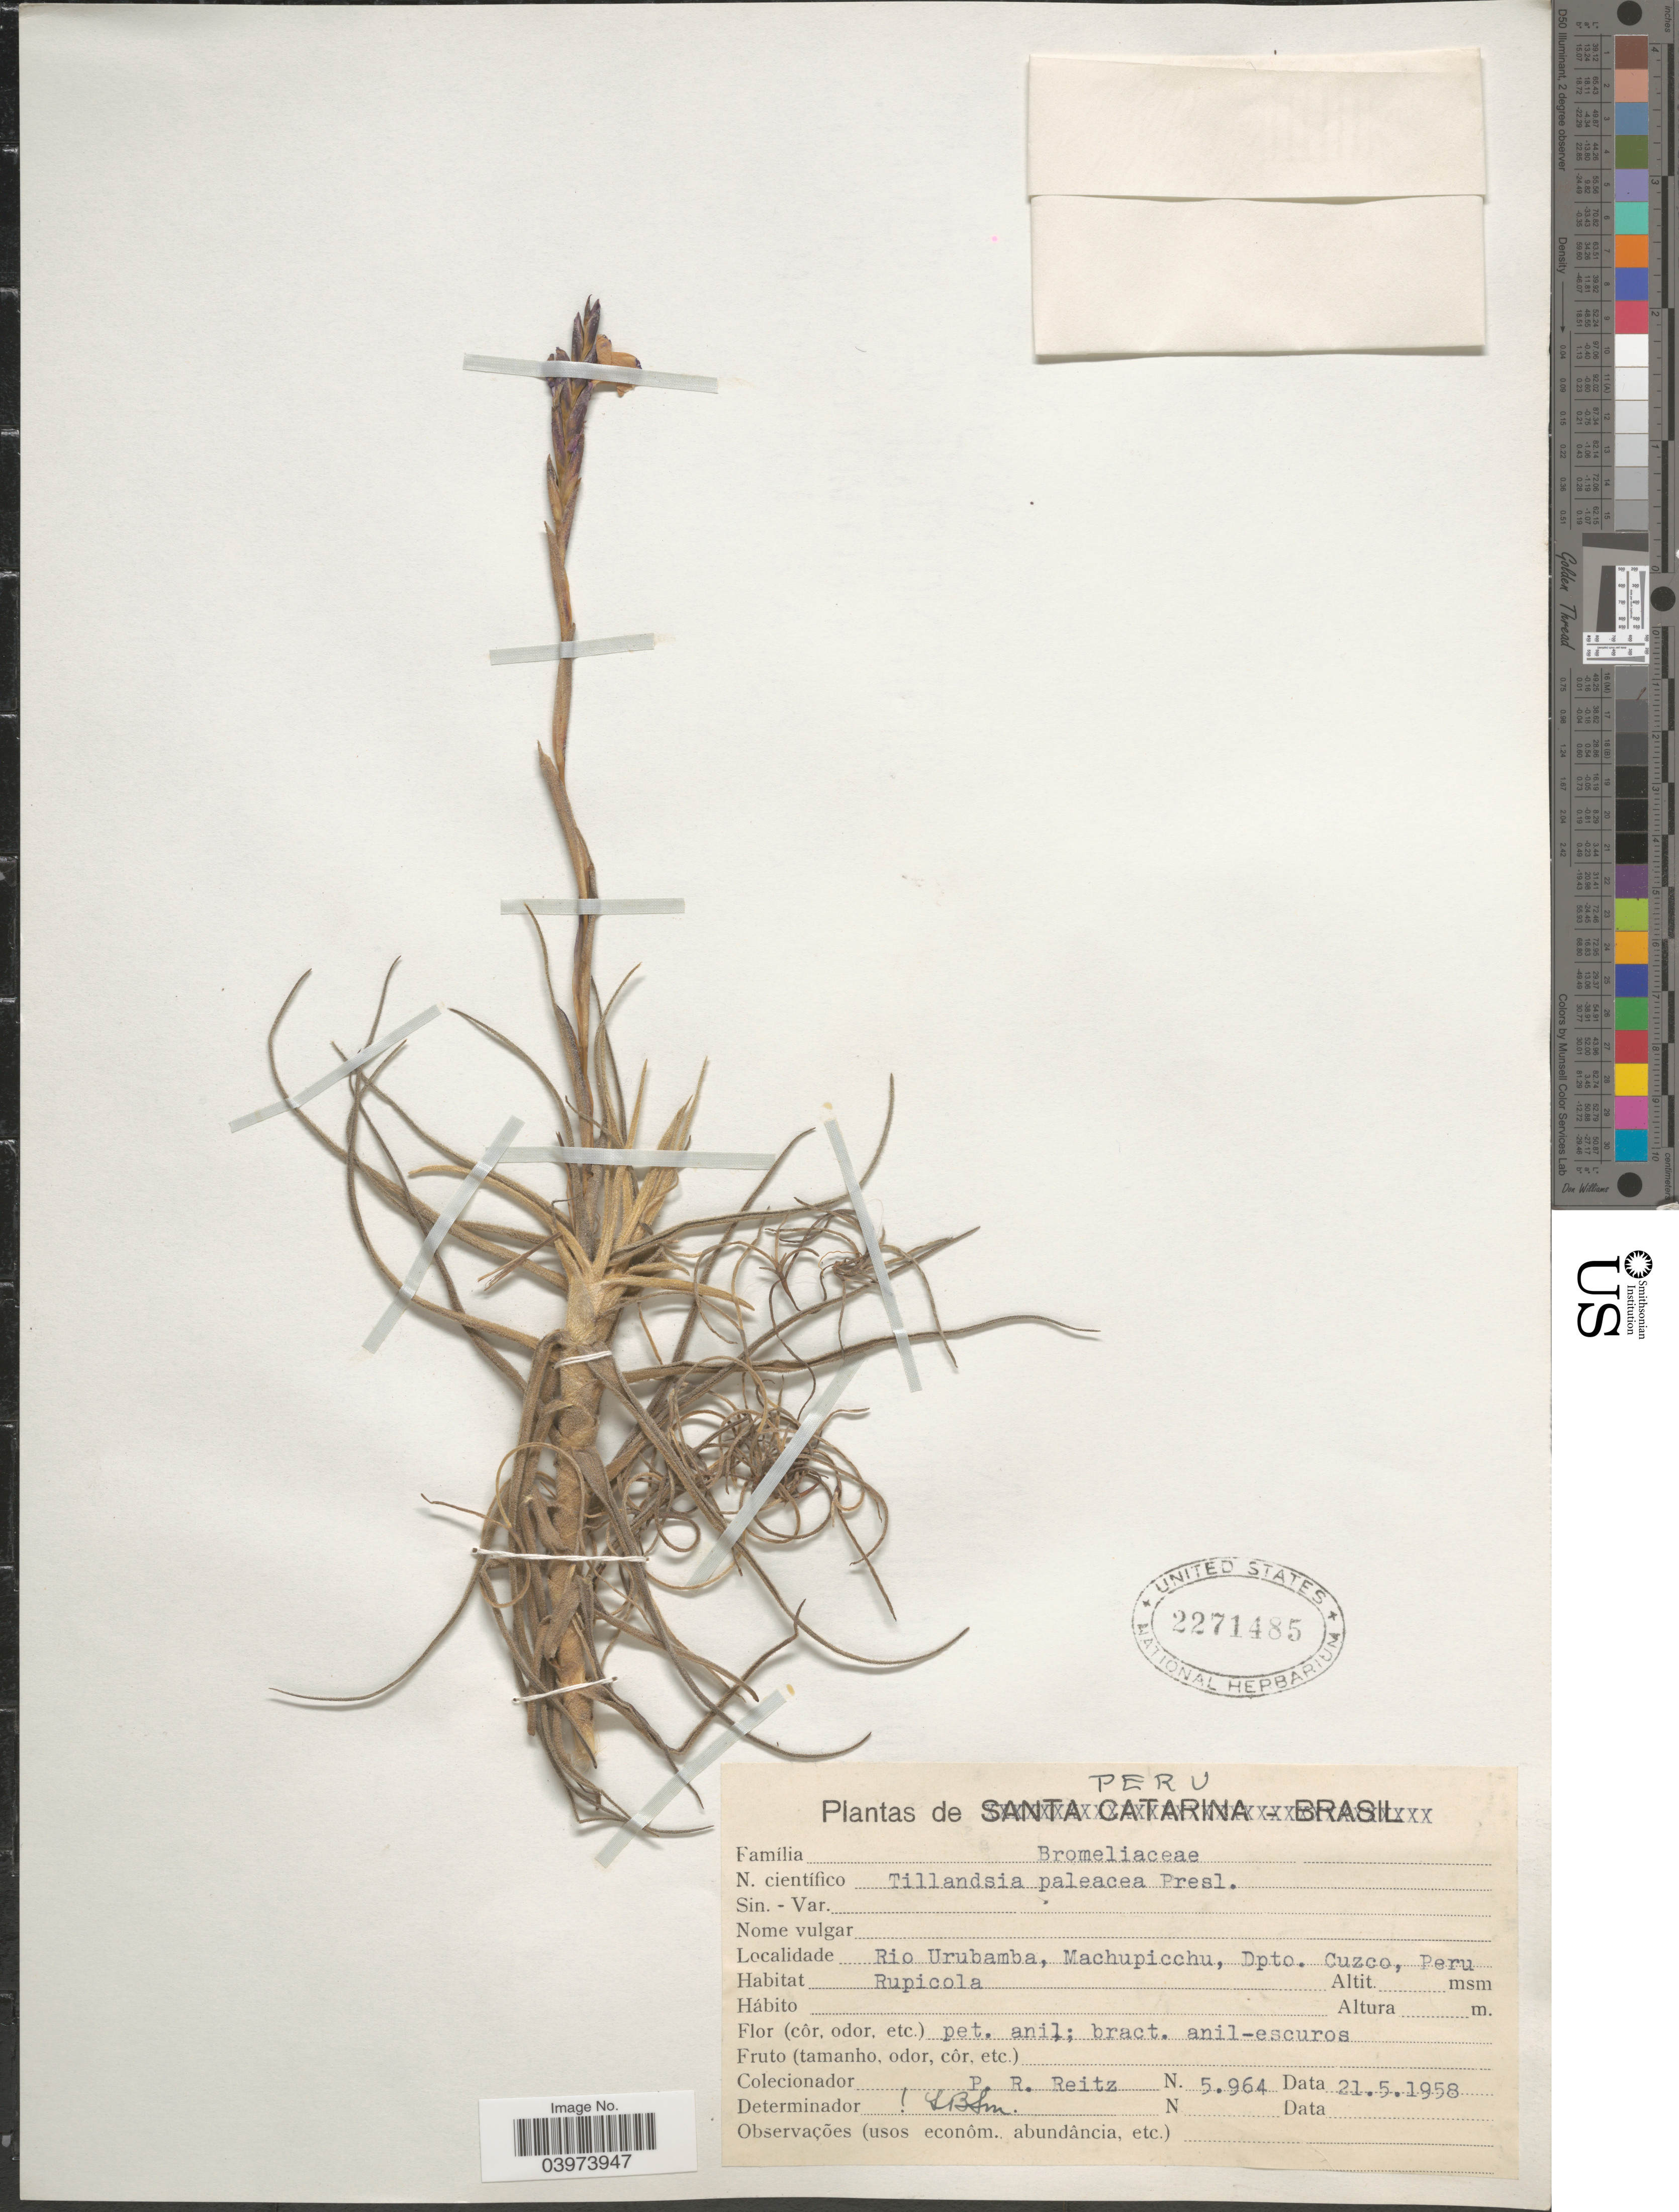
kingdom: Plantae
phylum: Tracheophyta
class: Liliopsida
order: Poales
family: Bromeliaceae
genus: Tillandsia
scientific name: Tillandsia paleacea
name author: C. Presl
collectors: R. Reitz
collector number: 5964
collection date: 1958-05-21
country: Peru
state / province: Cusco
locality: Rio Urubamba, Machupicchu, Dpto. Cuzco. Rupicola.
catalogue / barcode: US 2271485